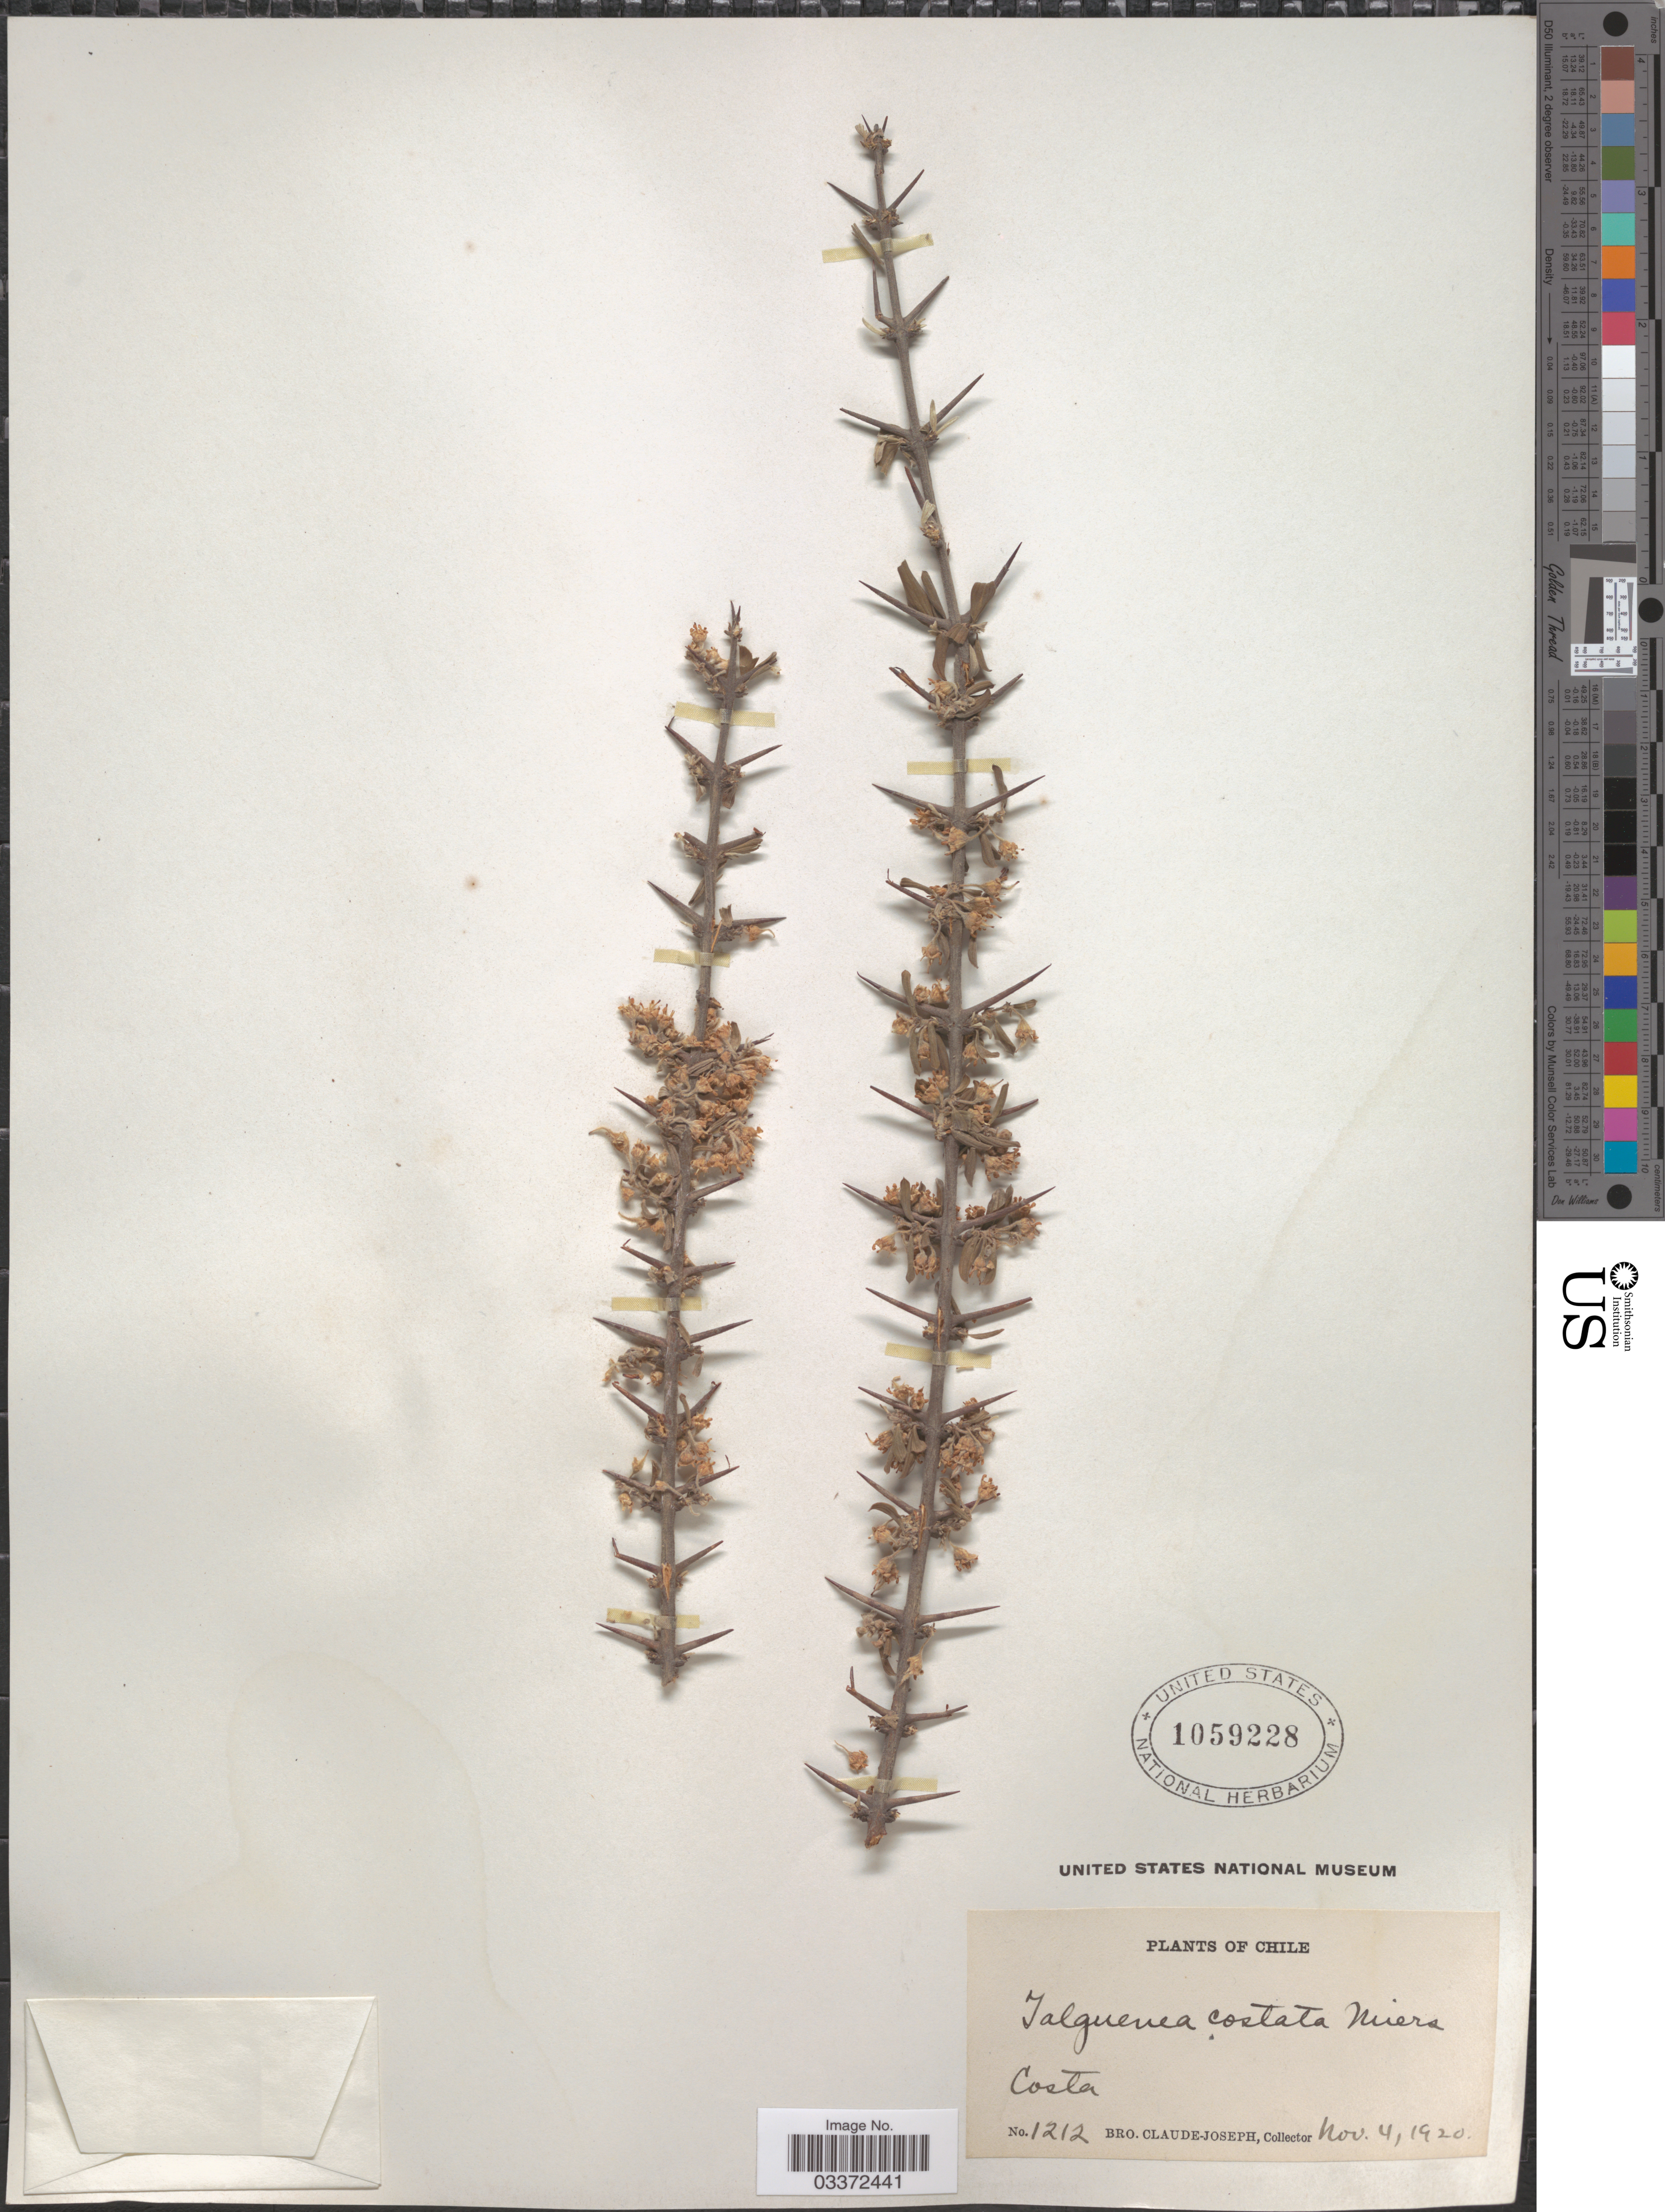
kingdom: Plantae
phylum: Tracheophyta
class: Magnoliopsida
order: Rosales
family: Rhamnaceae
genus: Trevoa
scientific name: Trevoa quinquenervia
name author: Gillies & Hook.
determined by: Strong, Mark T., (BOT), Smithsonian Institution - National Museum of Natural History (UNITED STATES)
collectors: Bro. Claude-Joseph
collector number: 1212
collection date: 1920-11-04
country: Chile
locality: Costa.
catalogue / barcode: US 1059228